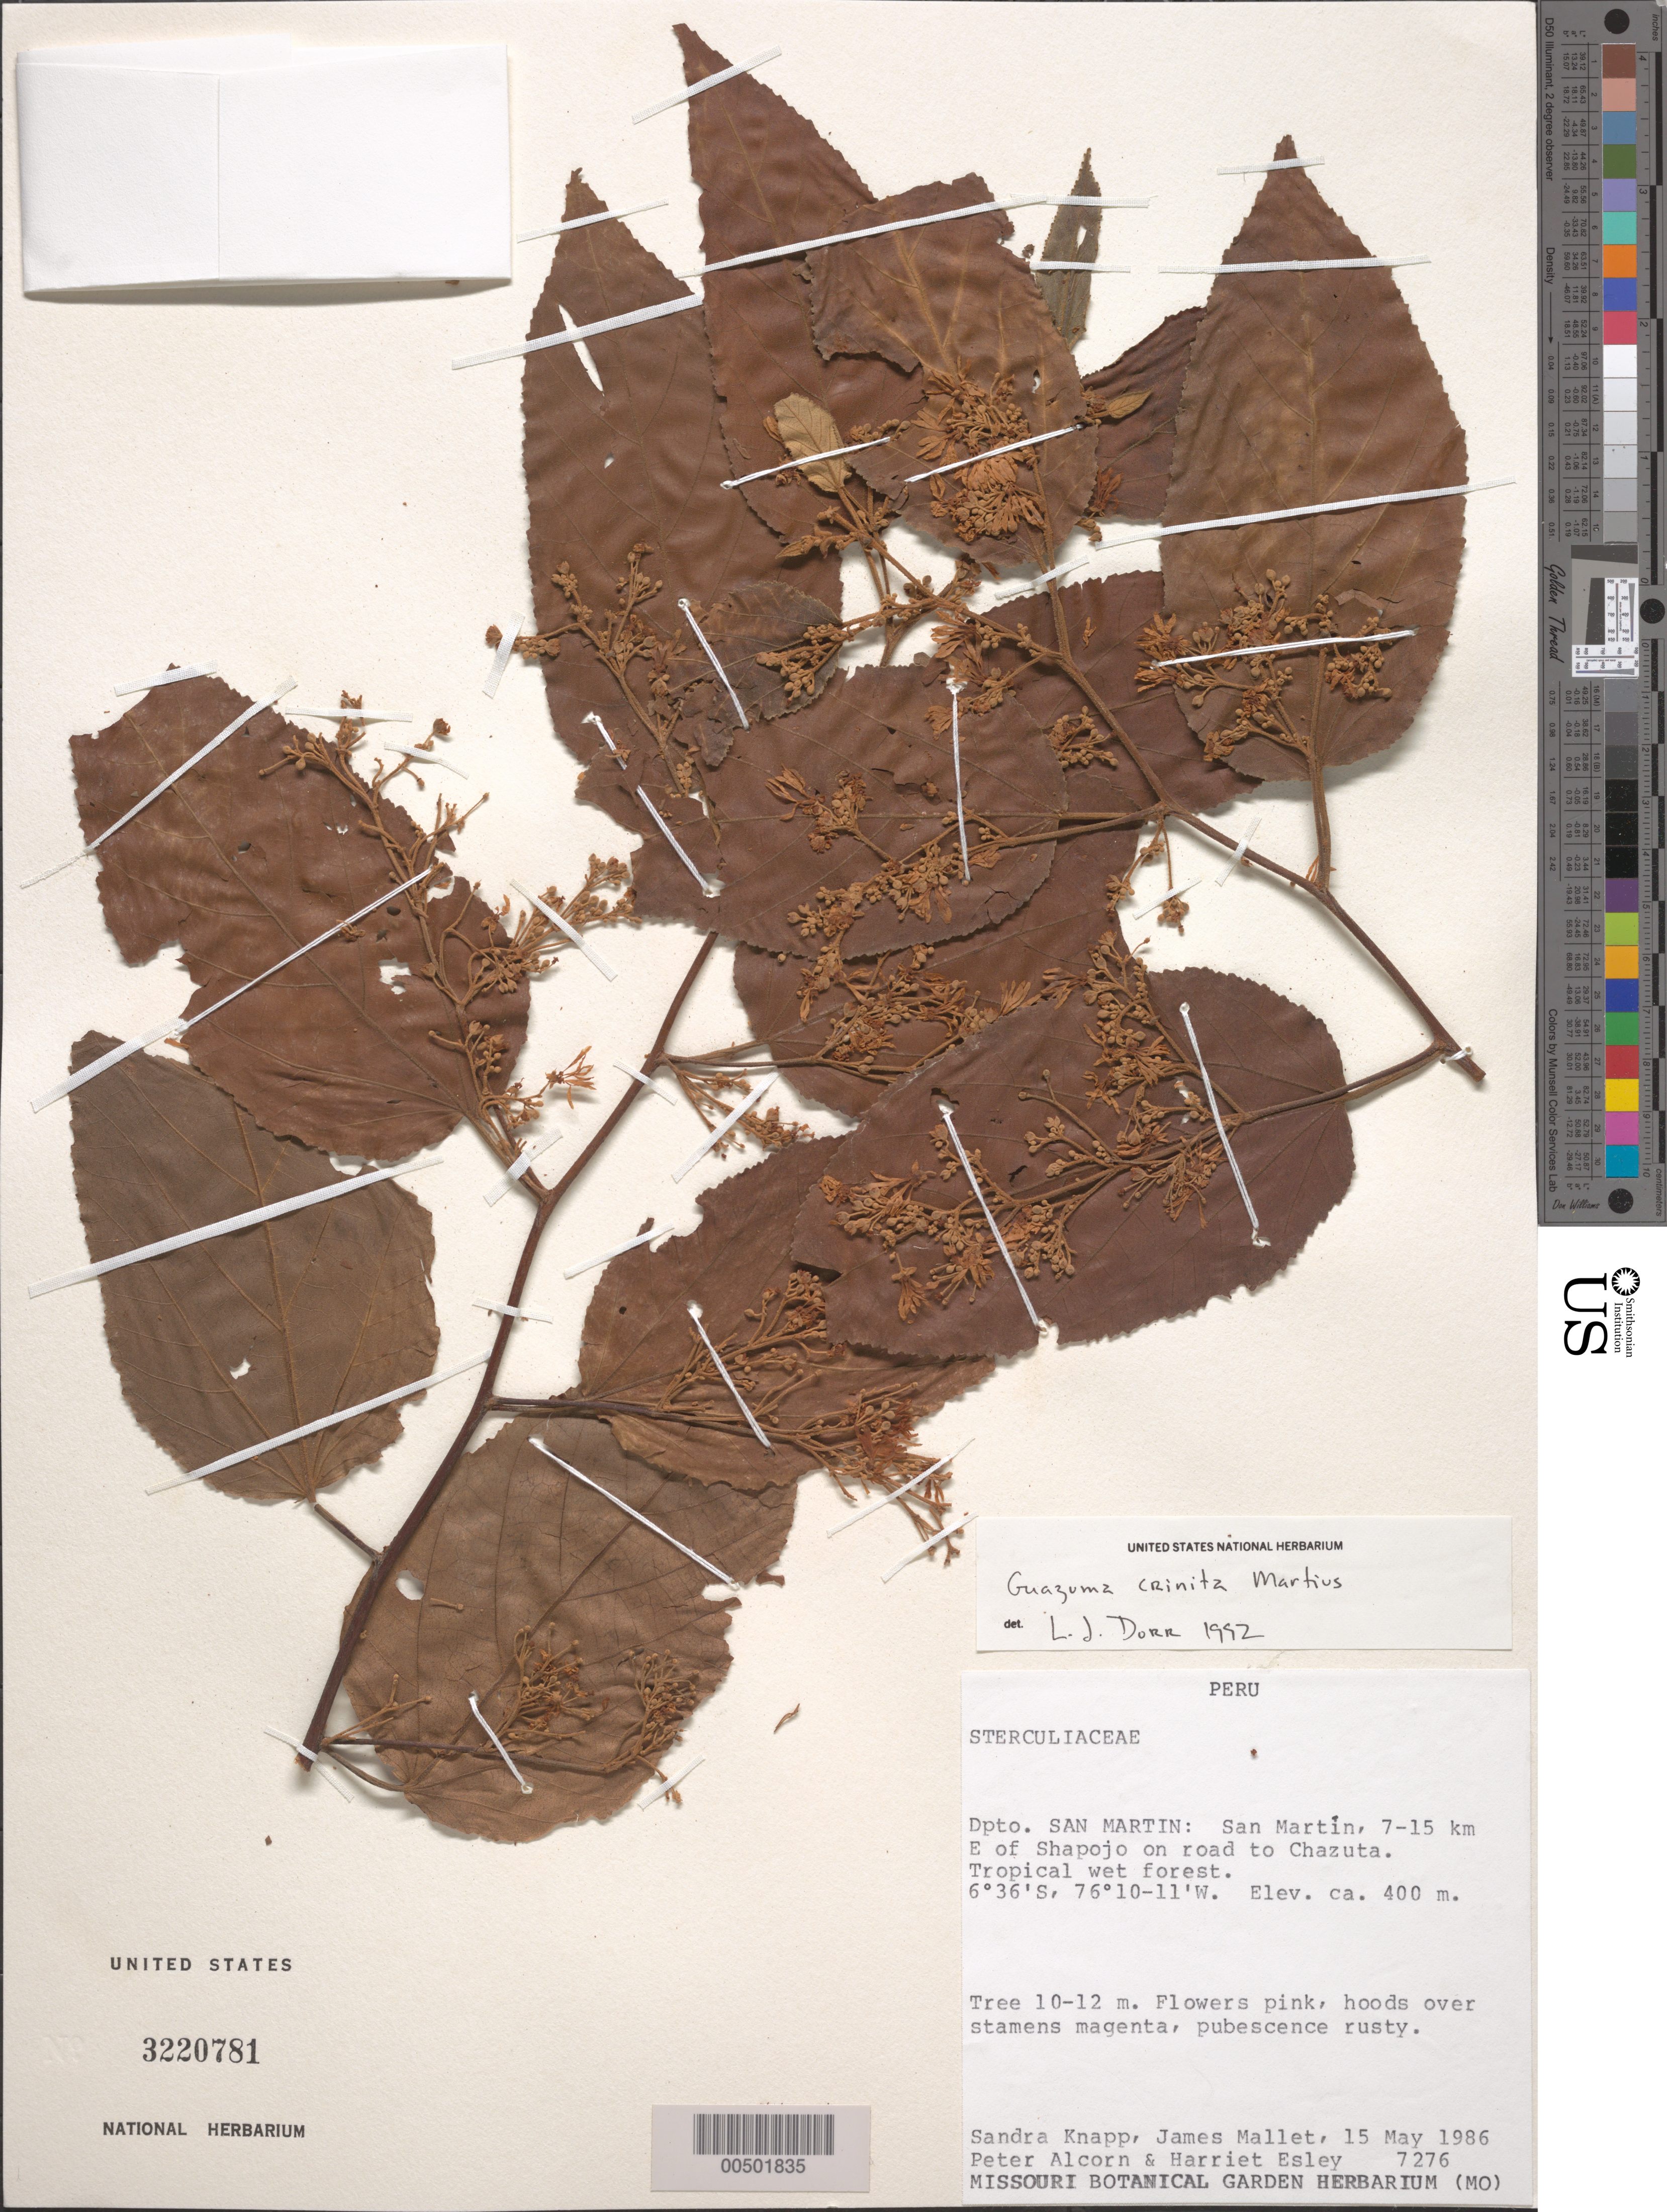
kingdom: Plantae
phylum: Tracheophyta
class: Magnoliopsida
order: Malvales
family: Malvaceae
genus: Guazuma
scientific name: Guazuma crinita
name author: Mart.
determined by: Dorr, L. J., (BOT), Smithsonian Institution - National Museum of Natural History (UNITED STATES)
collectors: S. Knapp, J. Mallet, P. Alcorn & H. Esley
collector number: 7276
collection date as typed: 15 May 1986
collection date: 1986-05-15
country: Peru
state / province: San Martín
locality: San Martín, 7 - 15 km E of Shapaja on road to Chazuta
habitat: Tropical wet forest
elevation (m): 400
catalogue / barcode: US 3220781